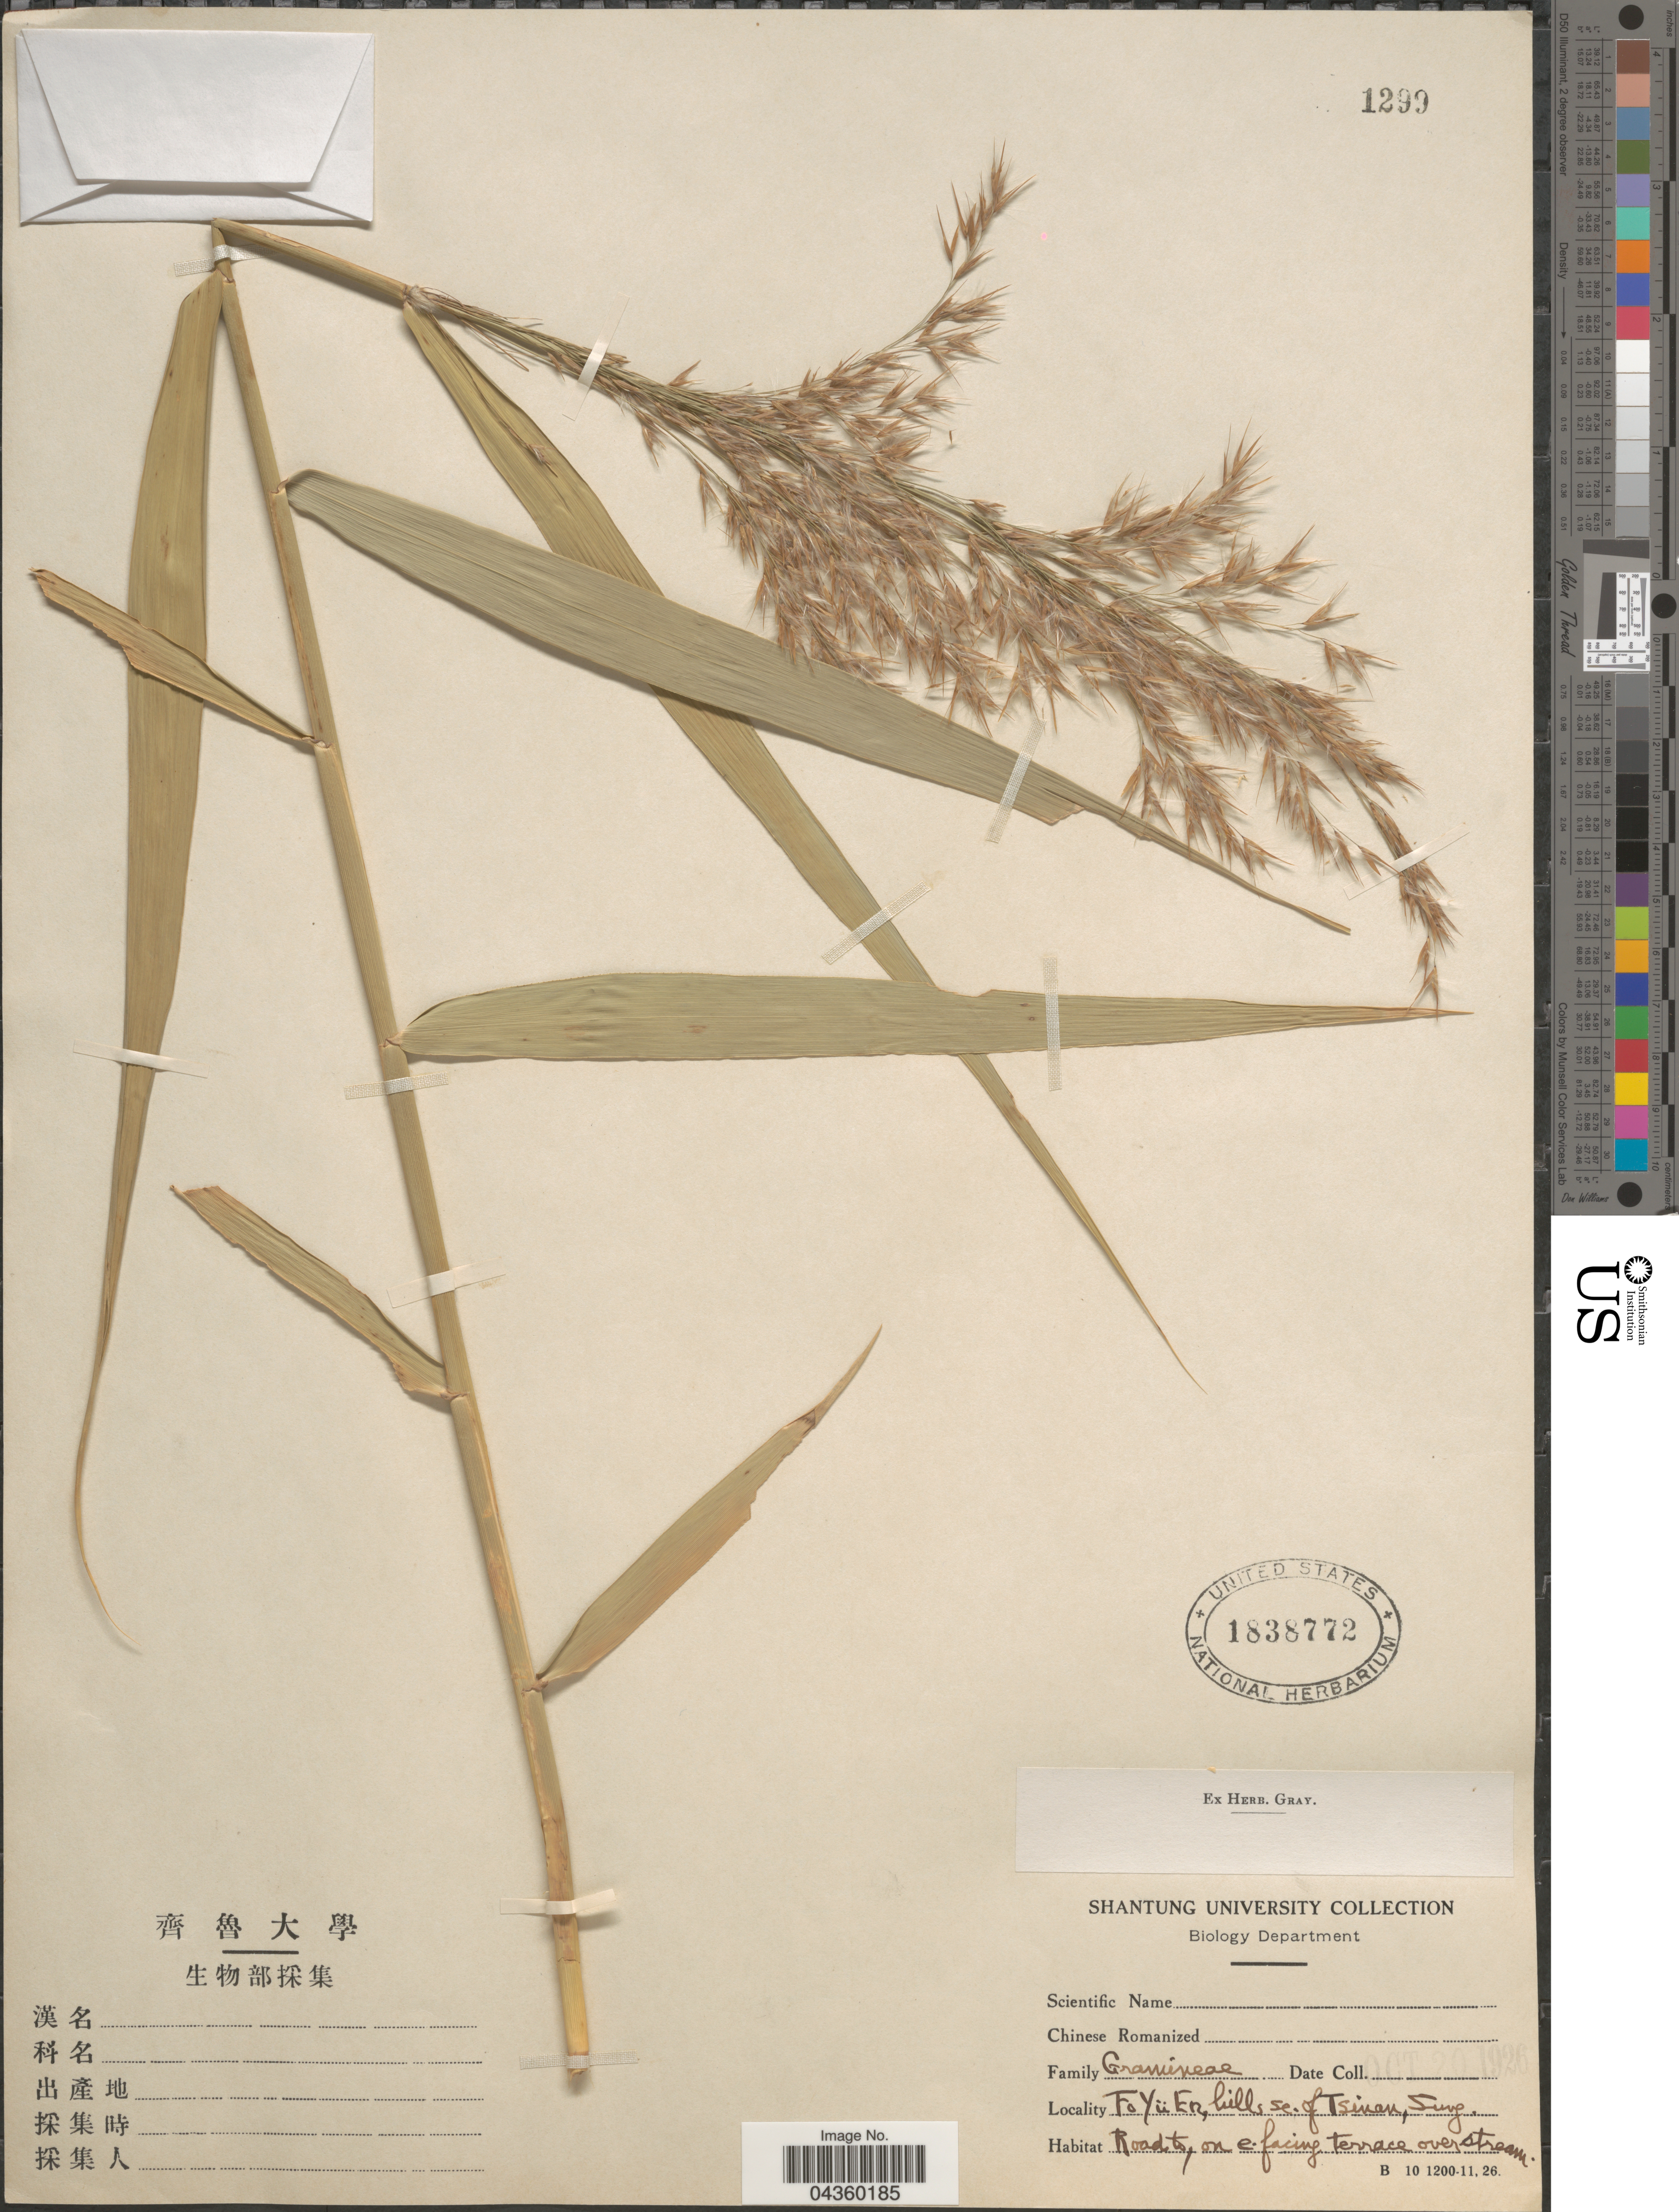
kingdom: Plantae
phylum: Tracheophyta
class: Liliopsida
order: Poales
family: Poaceae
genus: Phragmites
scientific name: Phragmites australis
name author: (Cav.) Trin. ex Steud.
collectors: ex herb. Gray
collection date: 1926-10-20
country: China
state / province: Shandong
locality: Fo Yü Er, hills se. of Tsinan, Sung. Road to, on e. facing terrace over stream.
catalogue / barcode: US 1838772